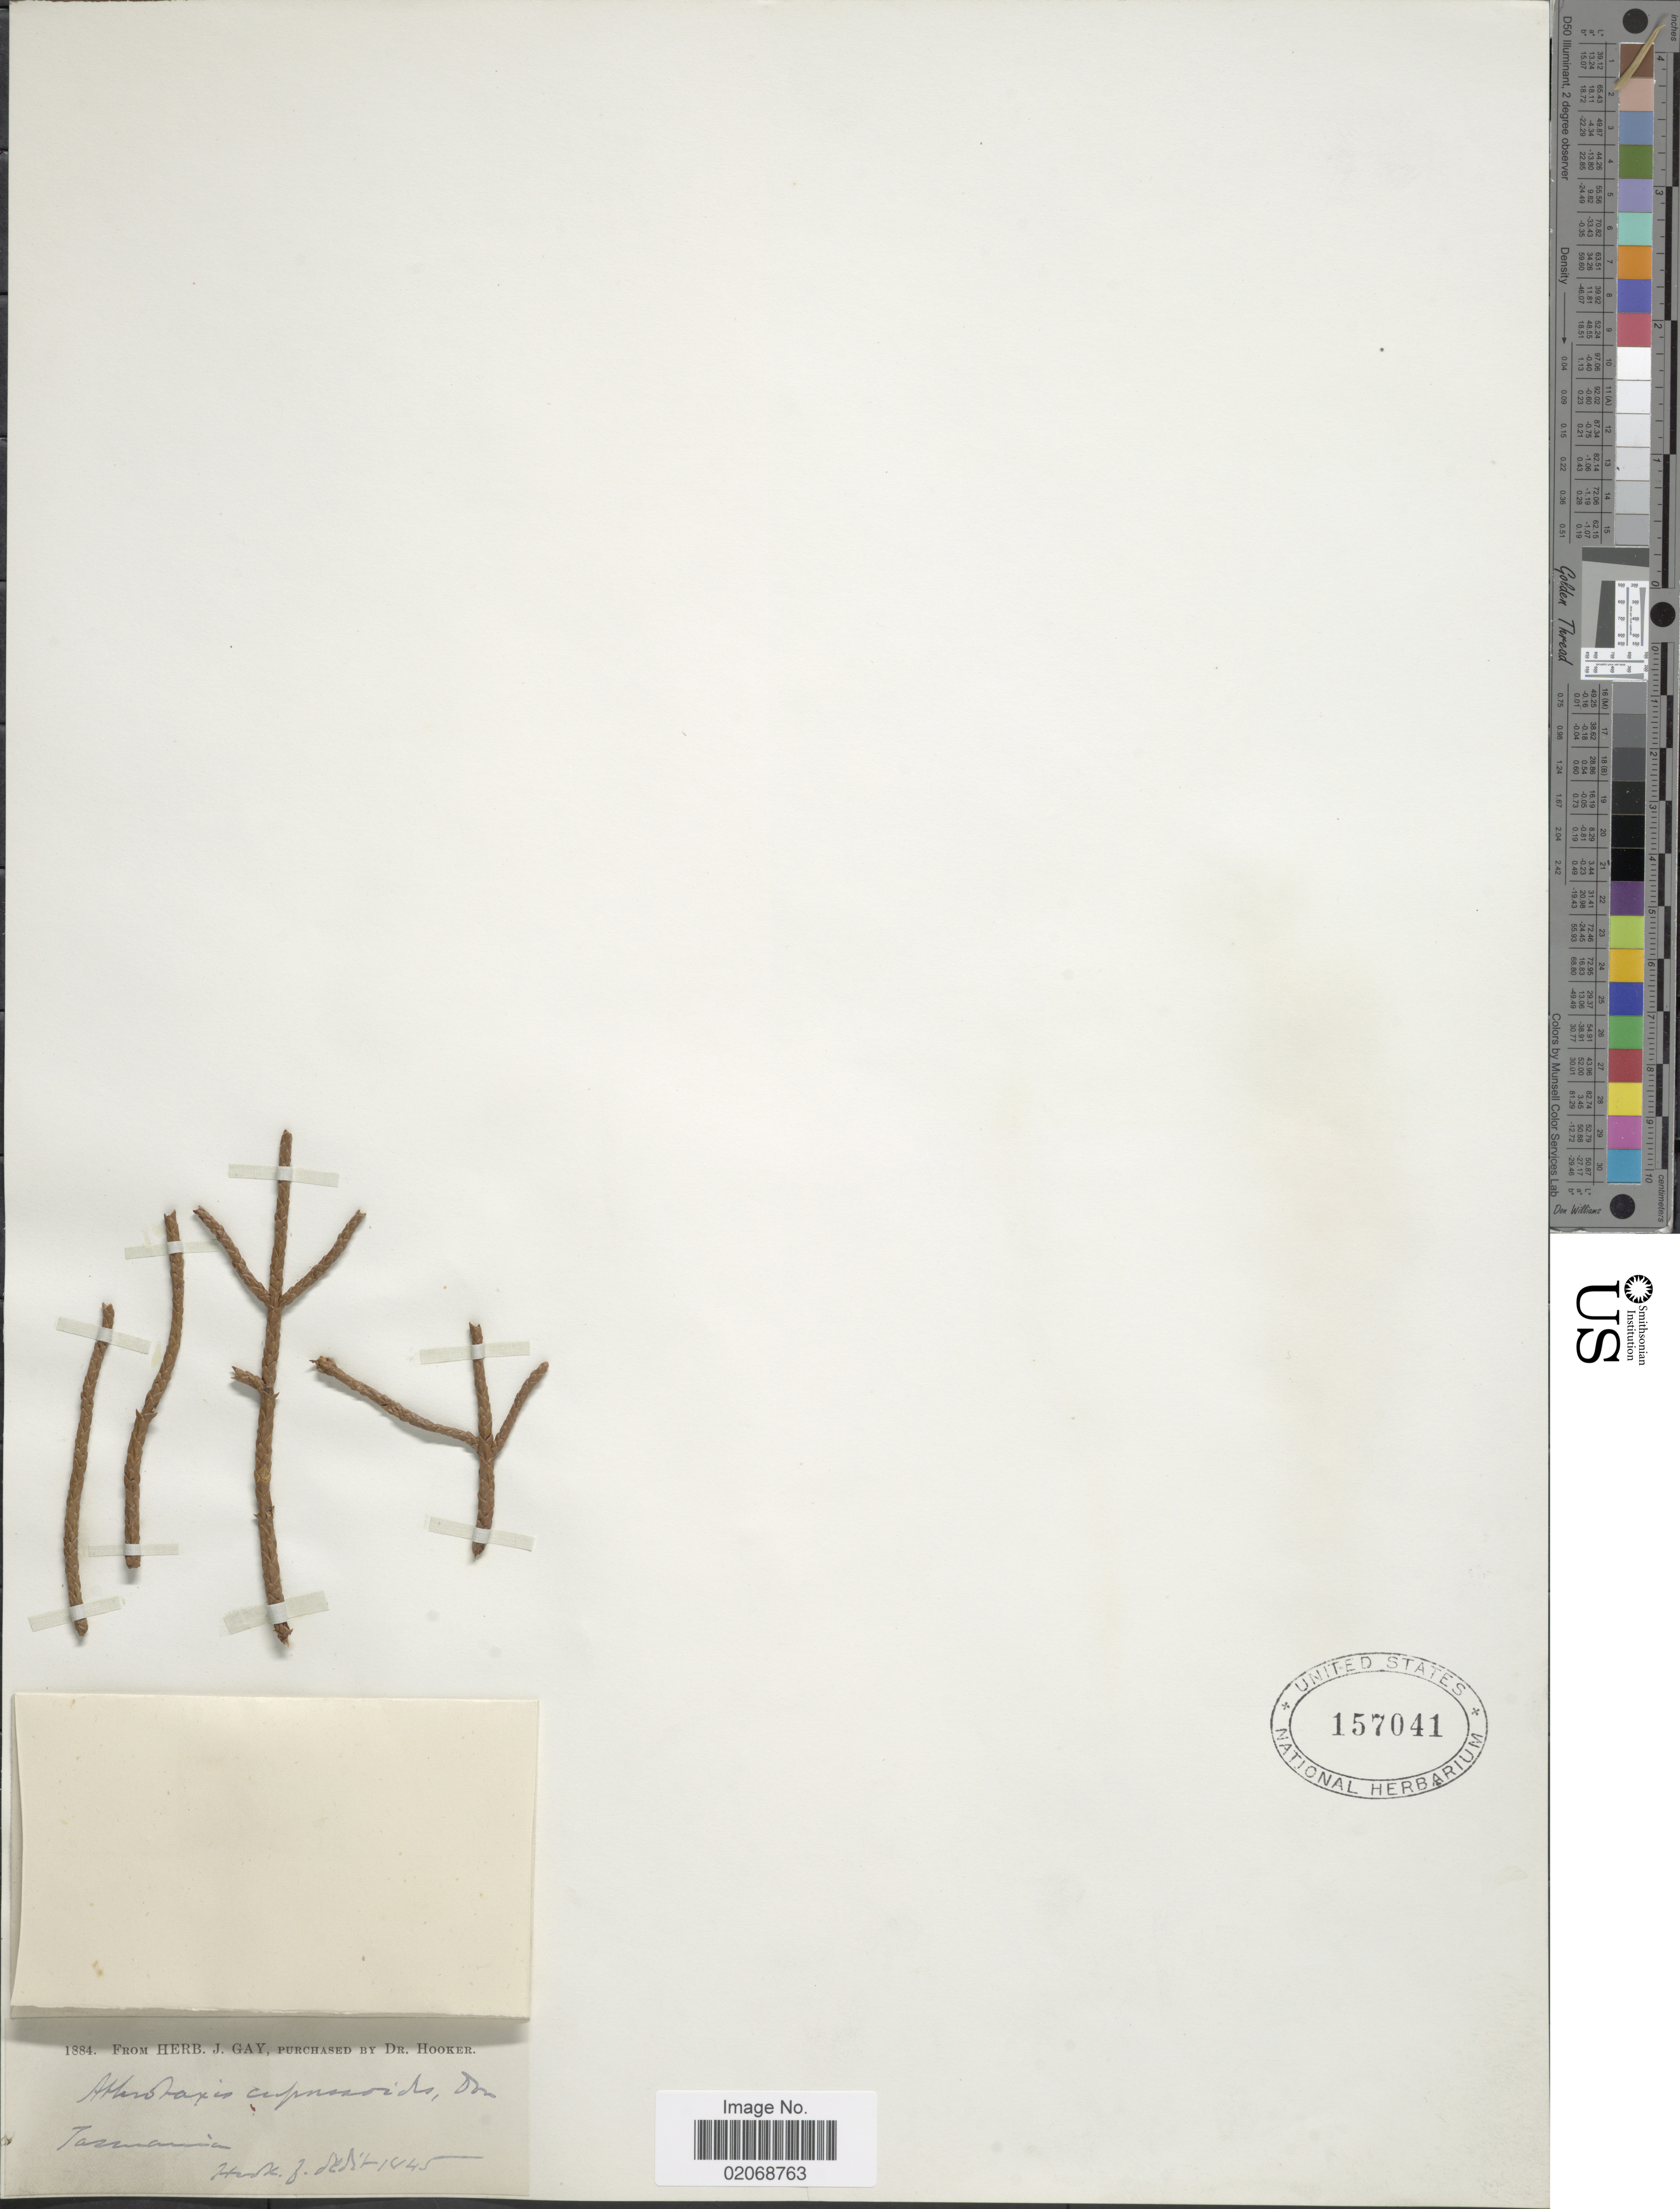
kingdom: Plantae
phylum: Tracheophyta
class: Pinopsida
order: Pinales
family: Cupressaceae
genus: Athrotaxis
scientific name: Athrotaxis cupressoides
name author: D. Don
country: Australia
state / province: Tasmania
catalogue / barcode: US 157041